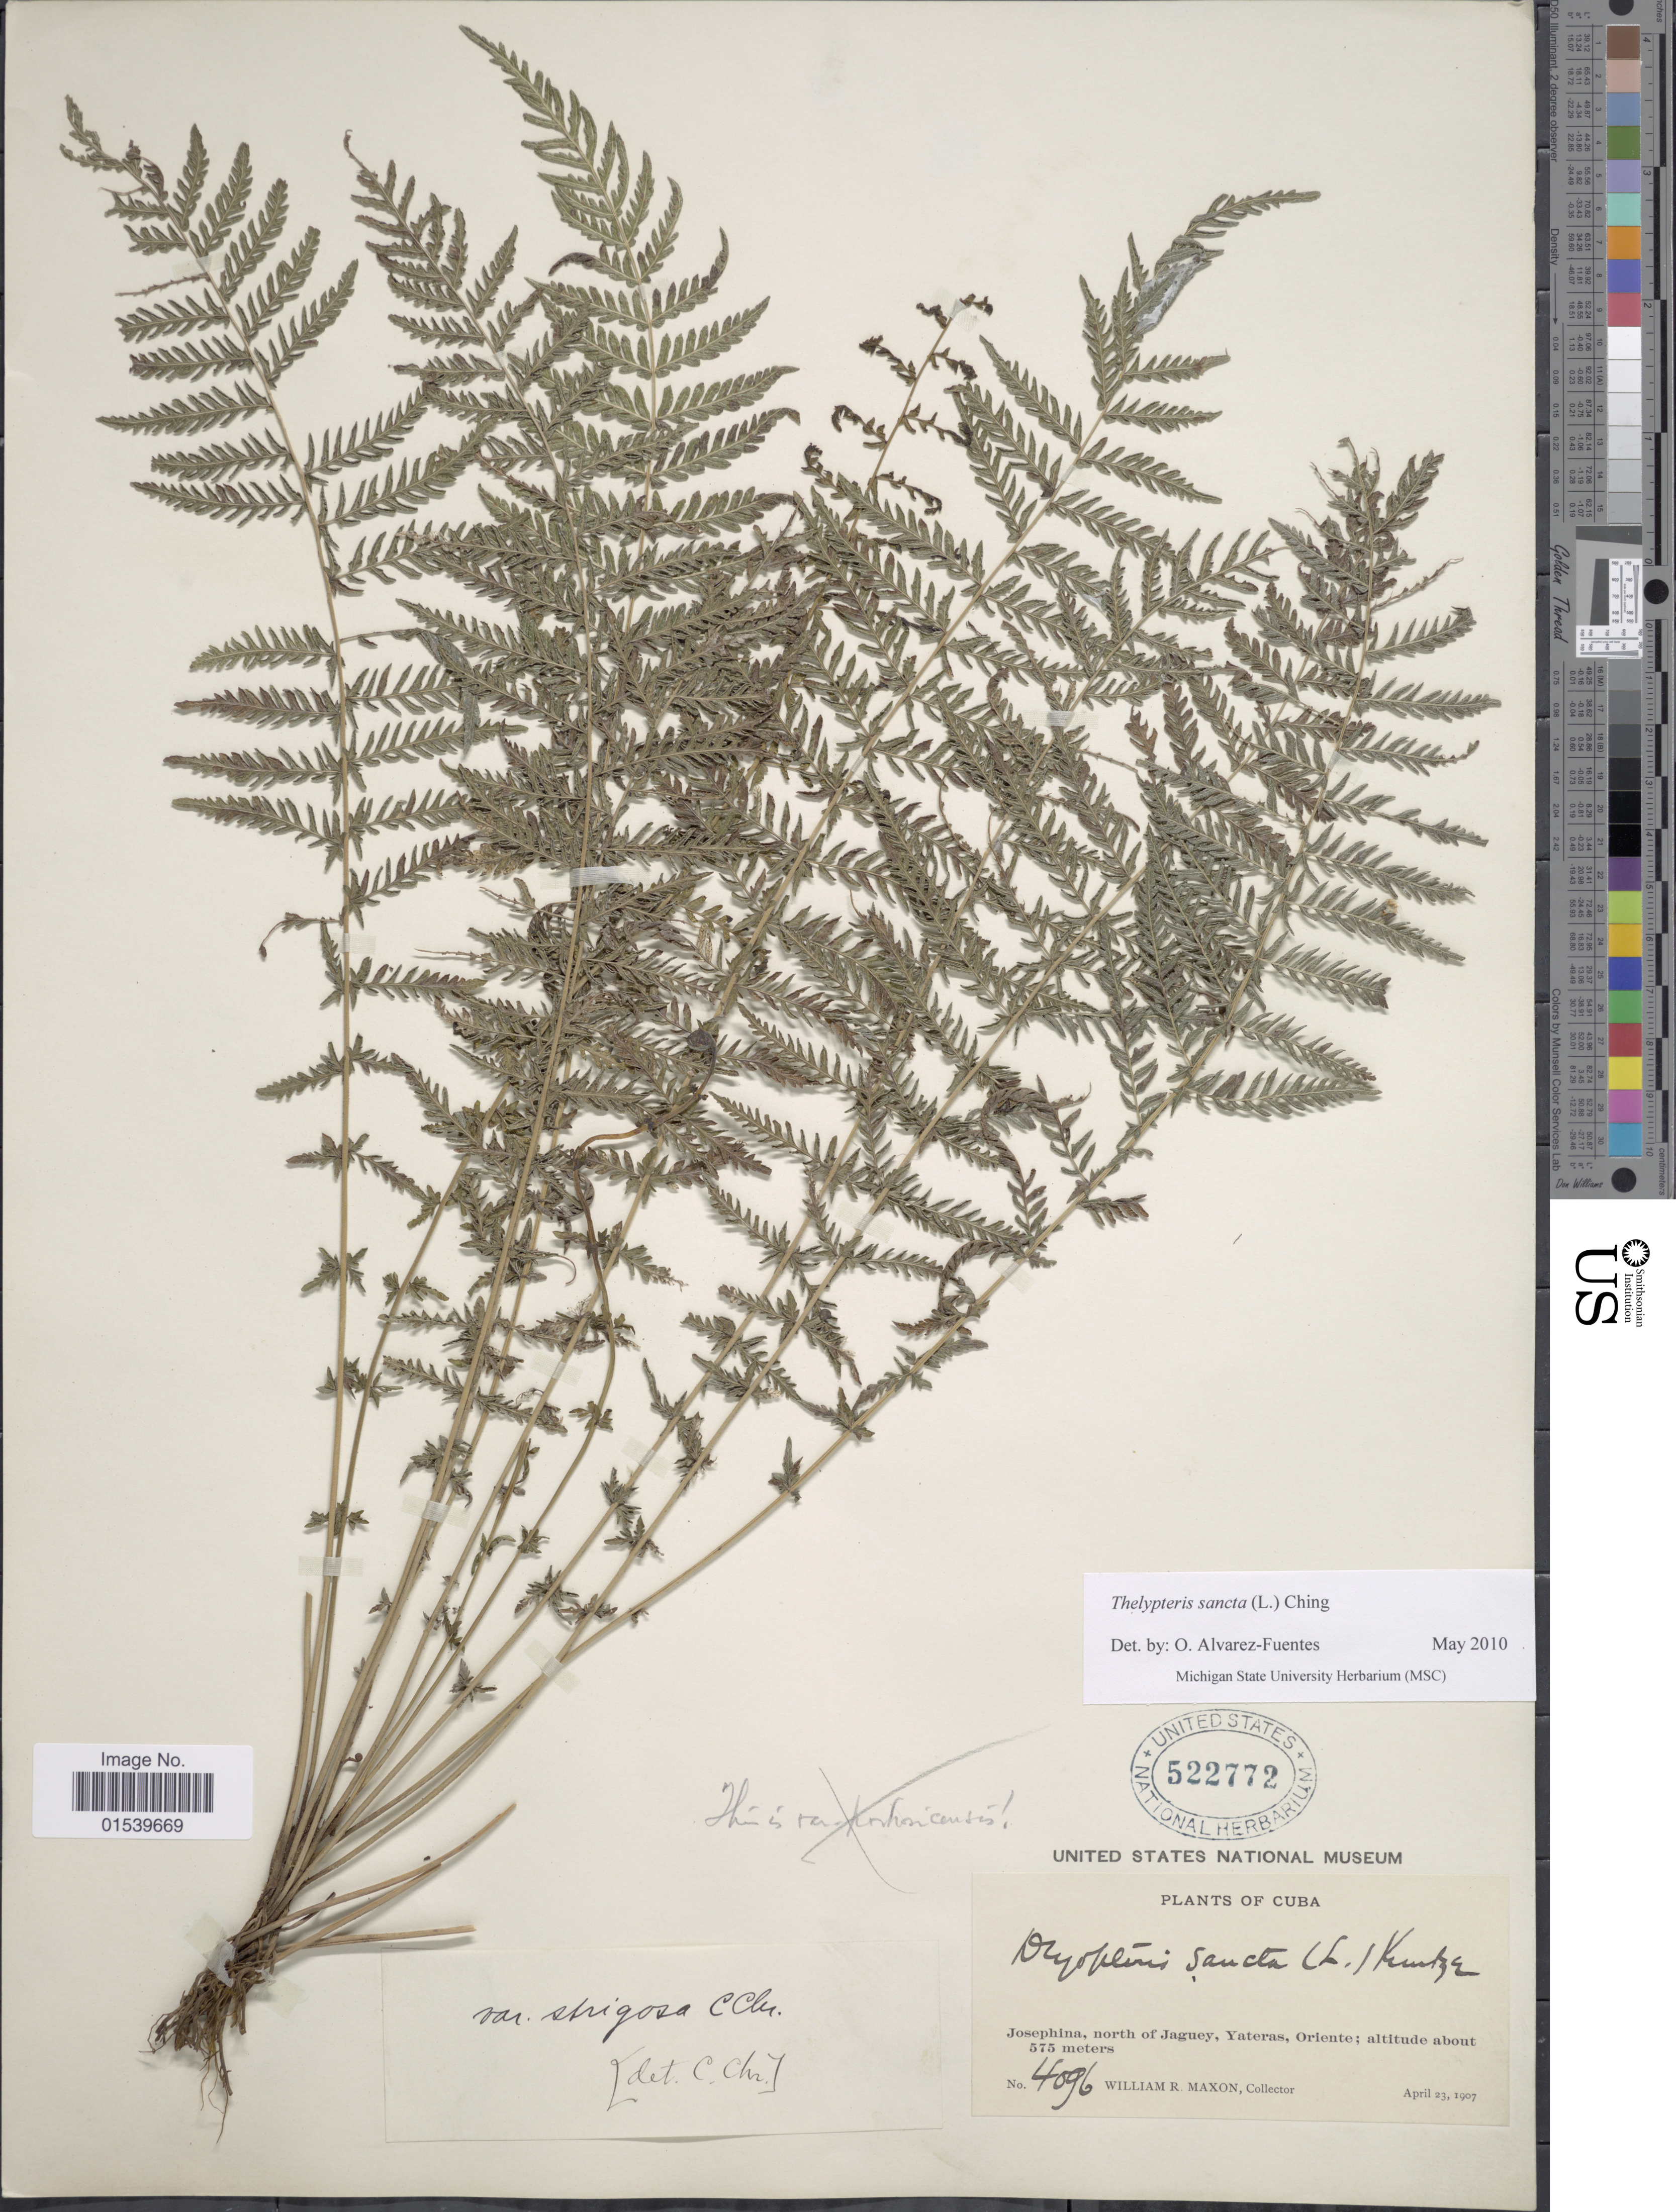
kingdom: Plantae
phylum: Tracheophyta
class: Polypodiopsida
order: Polypodiales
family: Thelypteridaceae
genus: Amauropelta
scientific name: Amauropelta sancta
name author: (L.) Pic. Serm.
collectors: W. R. Maxon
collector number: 4096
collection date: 1907-04-23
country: Cuba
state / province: Oriente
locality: Josephina, north of Jaguey, Yateras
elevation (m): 575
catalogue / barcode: US 522772